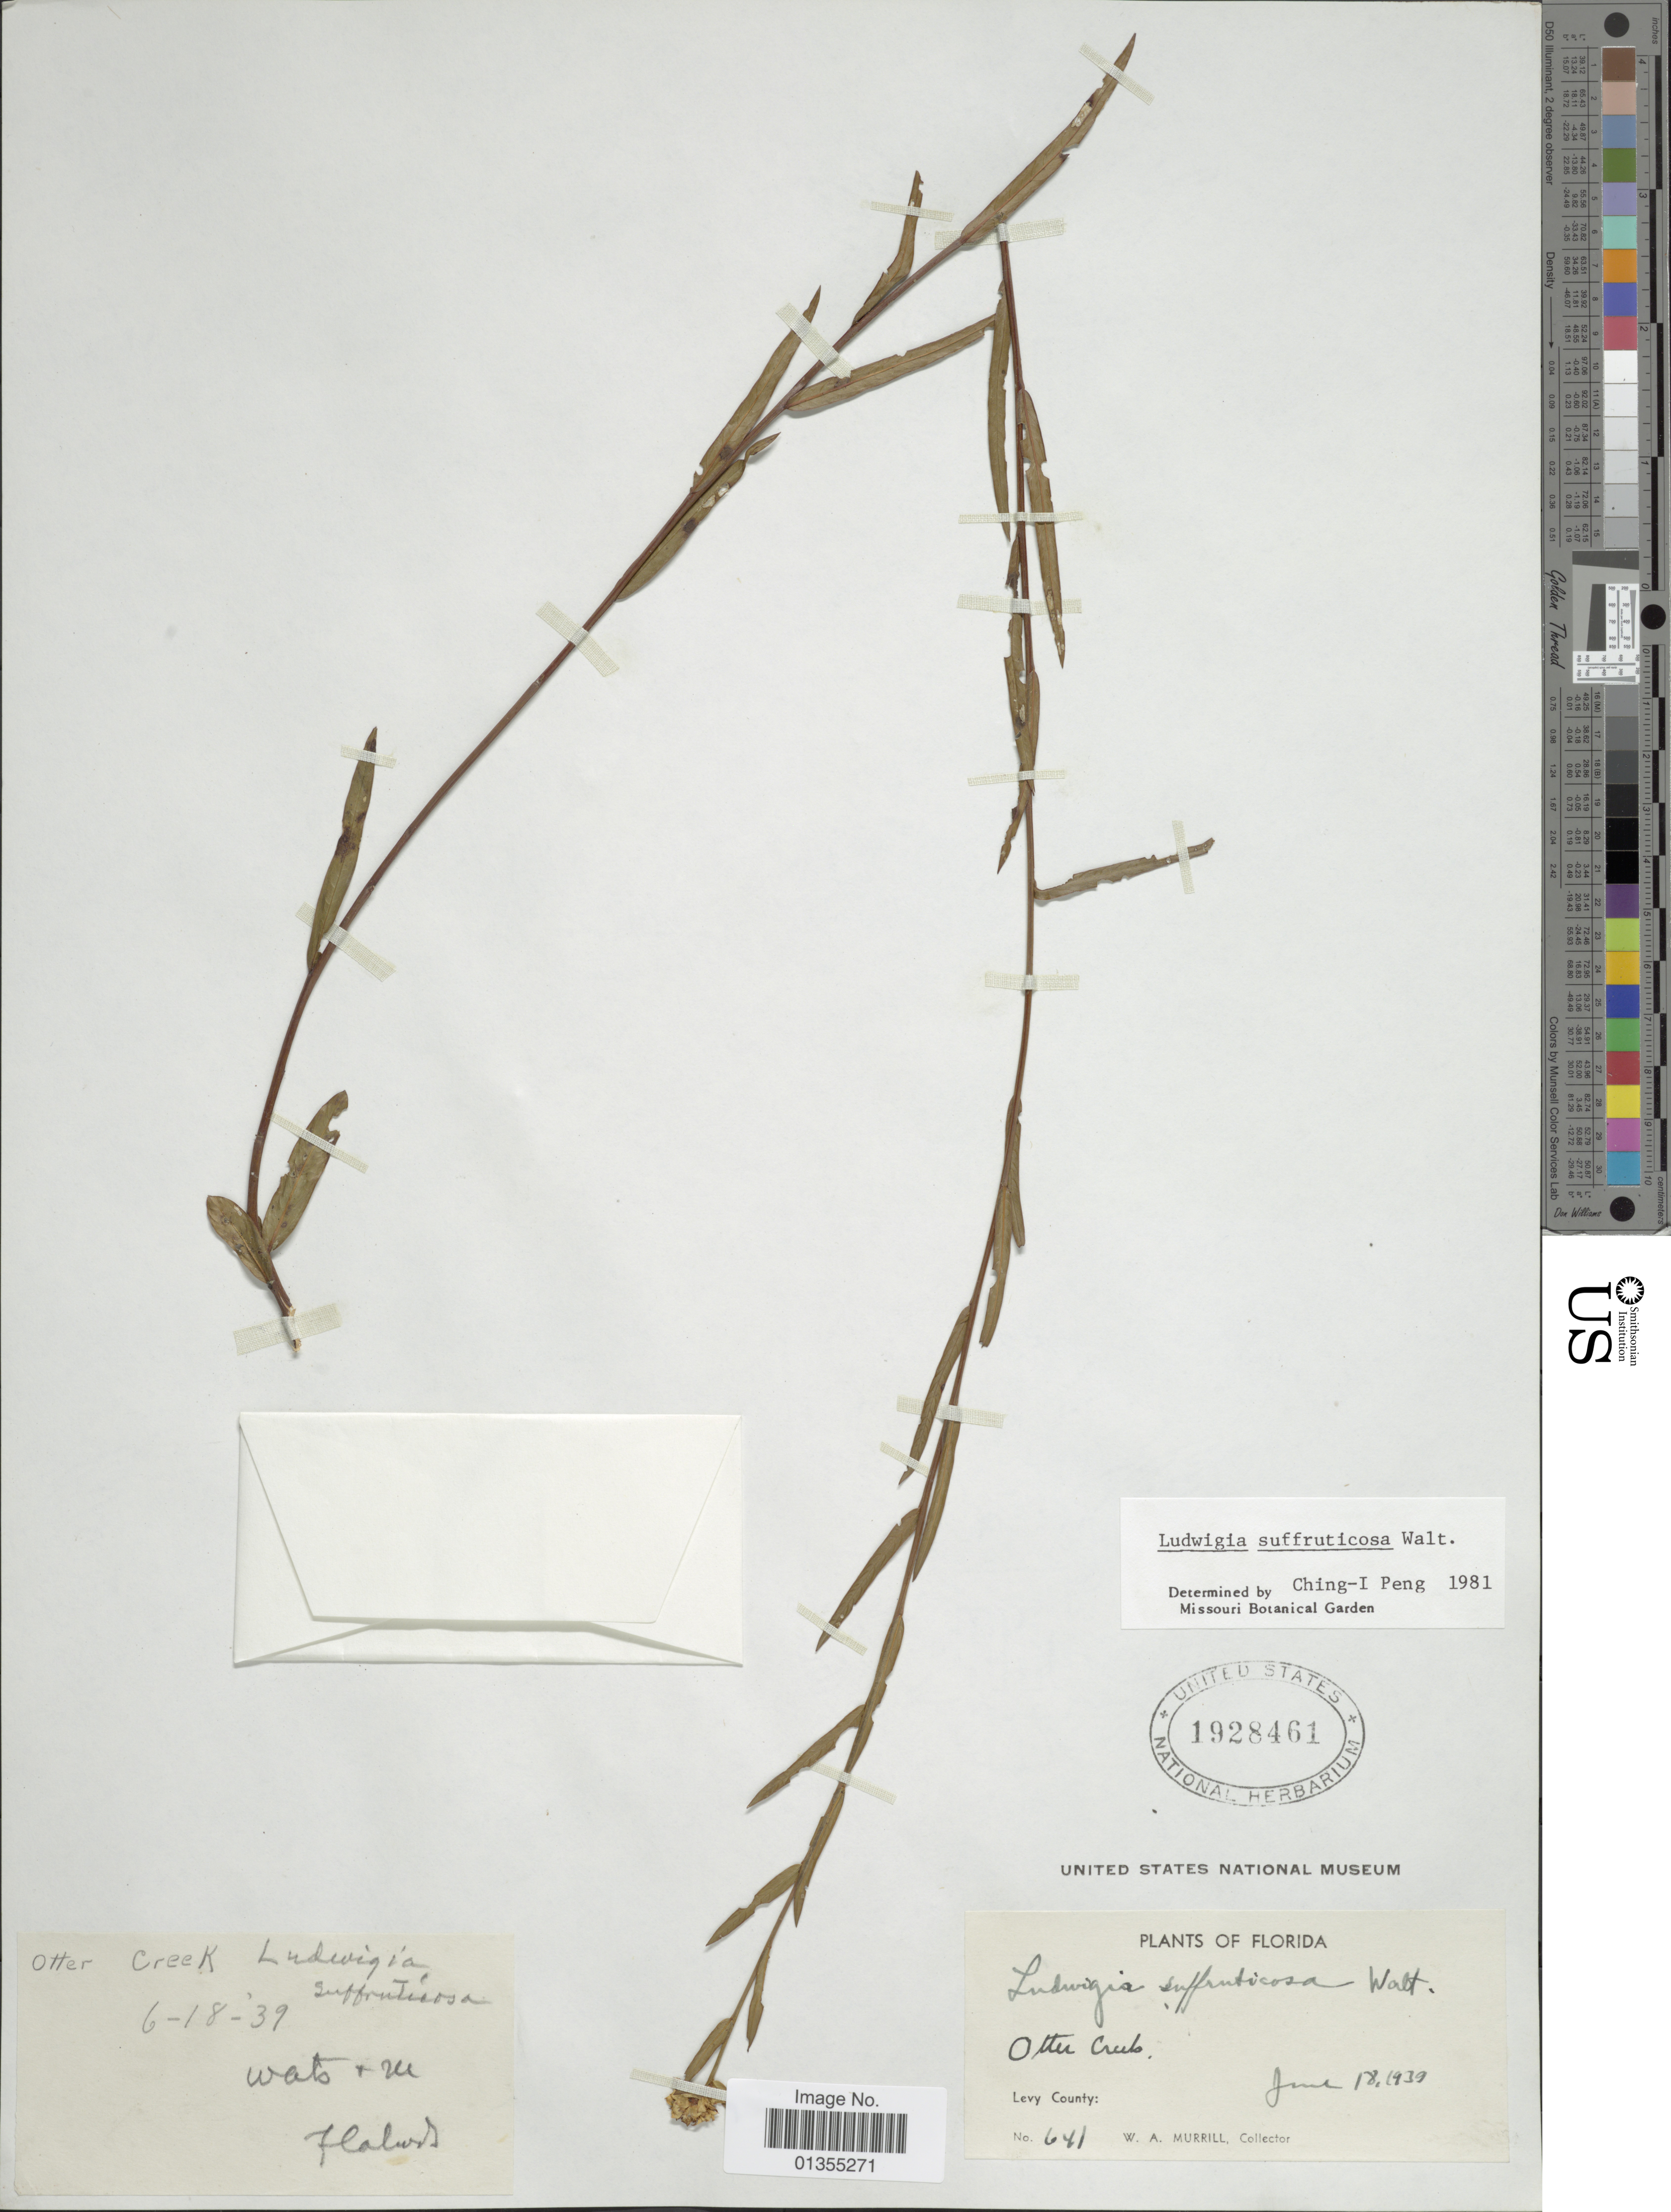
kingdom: Plantae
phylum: Tracheophyta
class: Magnoliopsida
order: Myrtales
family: Onagraceae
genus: Ludwigia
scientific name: Ludwigia suffruticosa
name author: Walter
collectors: W. A. Murrill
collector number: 641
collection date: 1939-06-18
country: United States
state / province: Florida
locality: Otter Crub, Levy County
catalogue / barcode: US 1928461